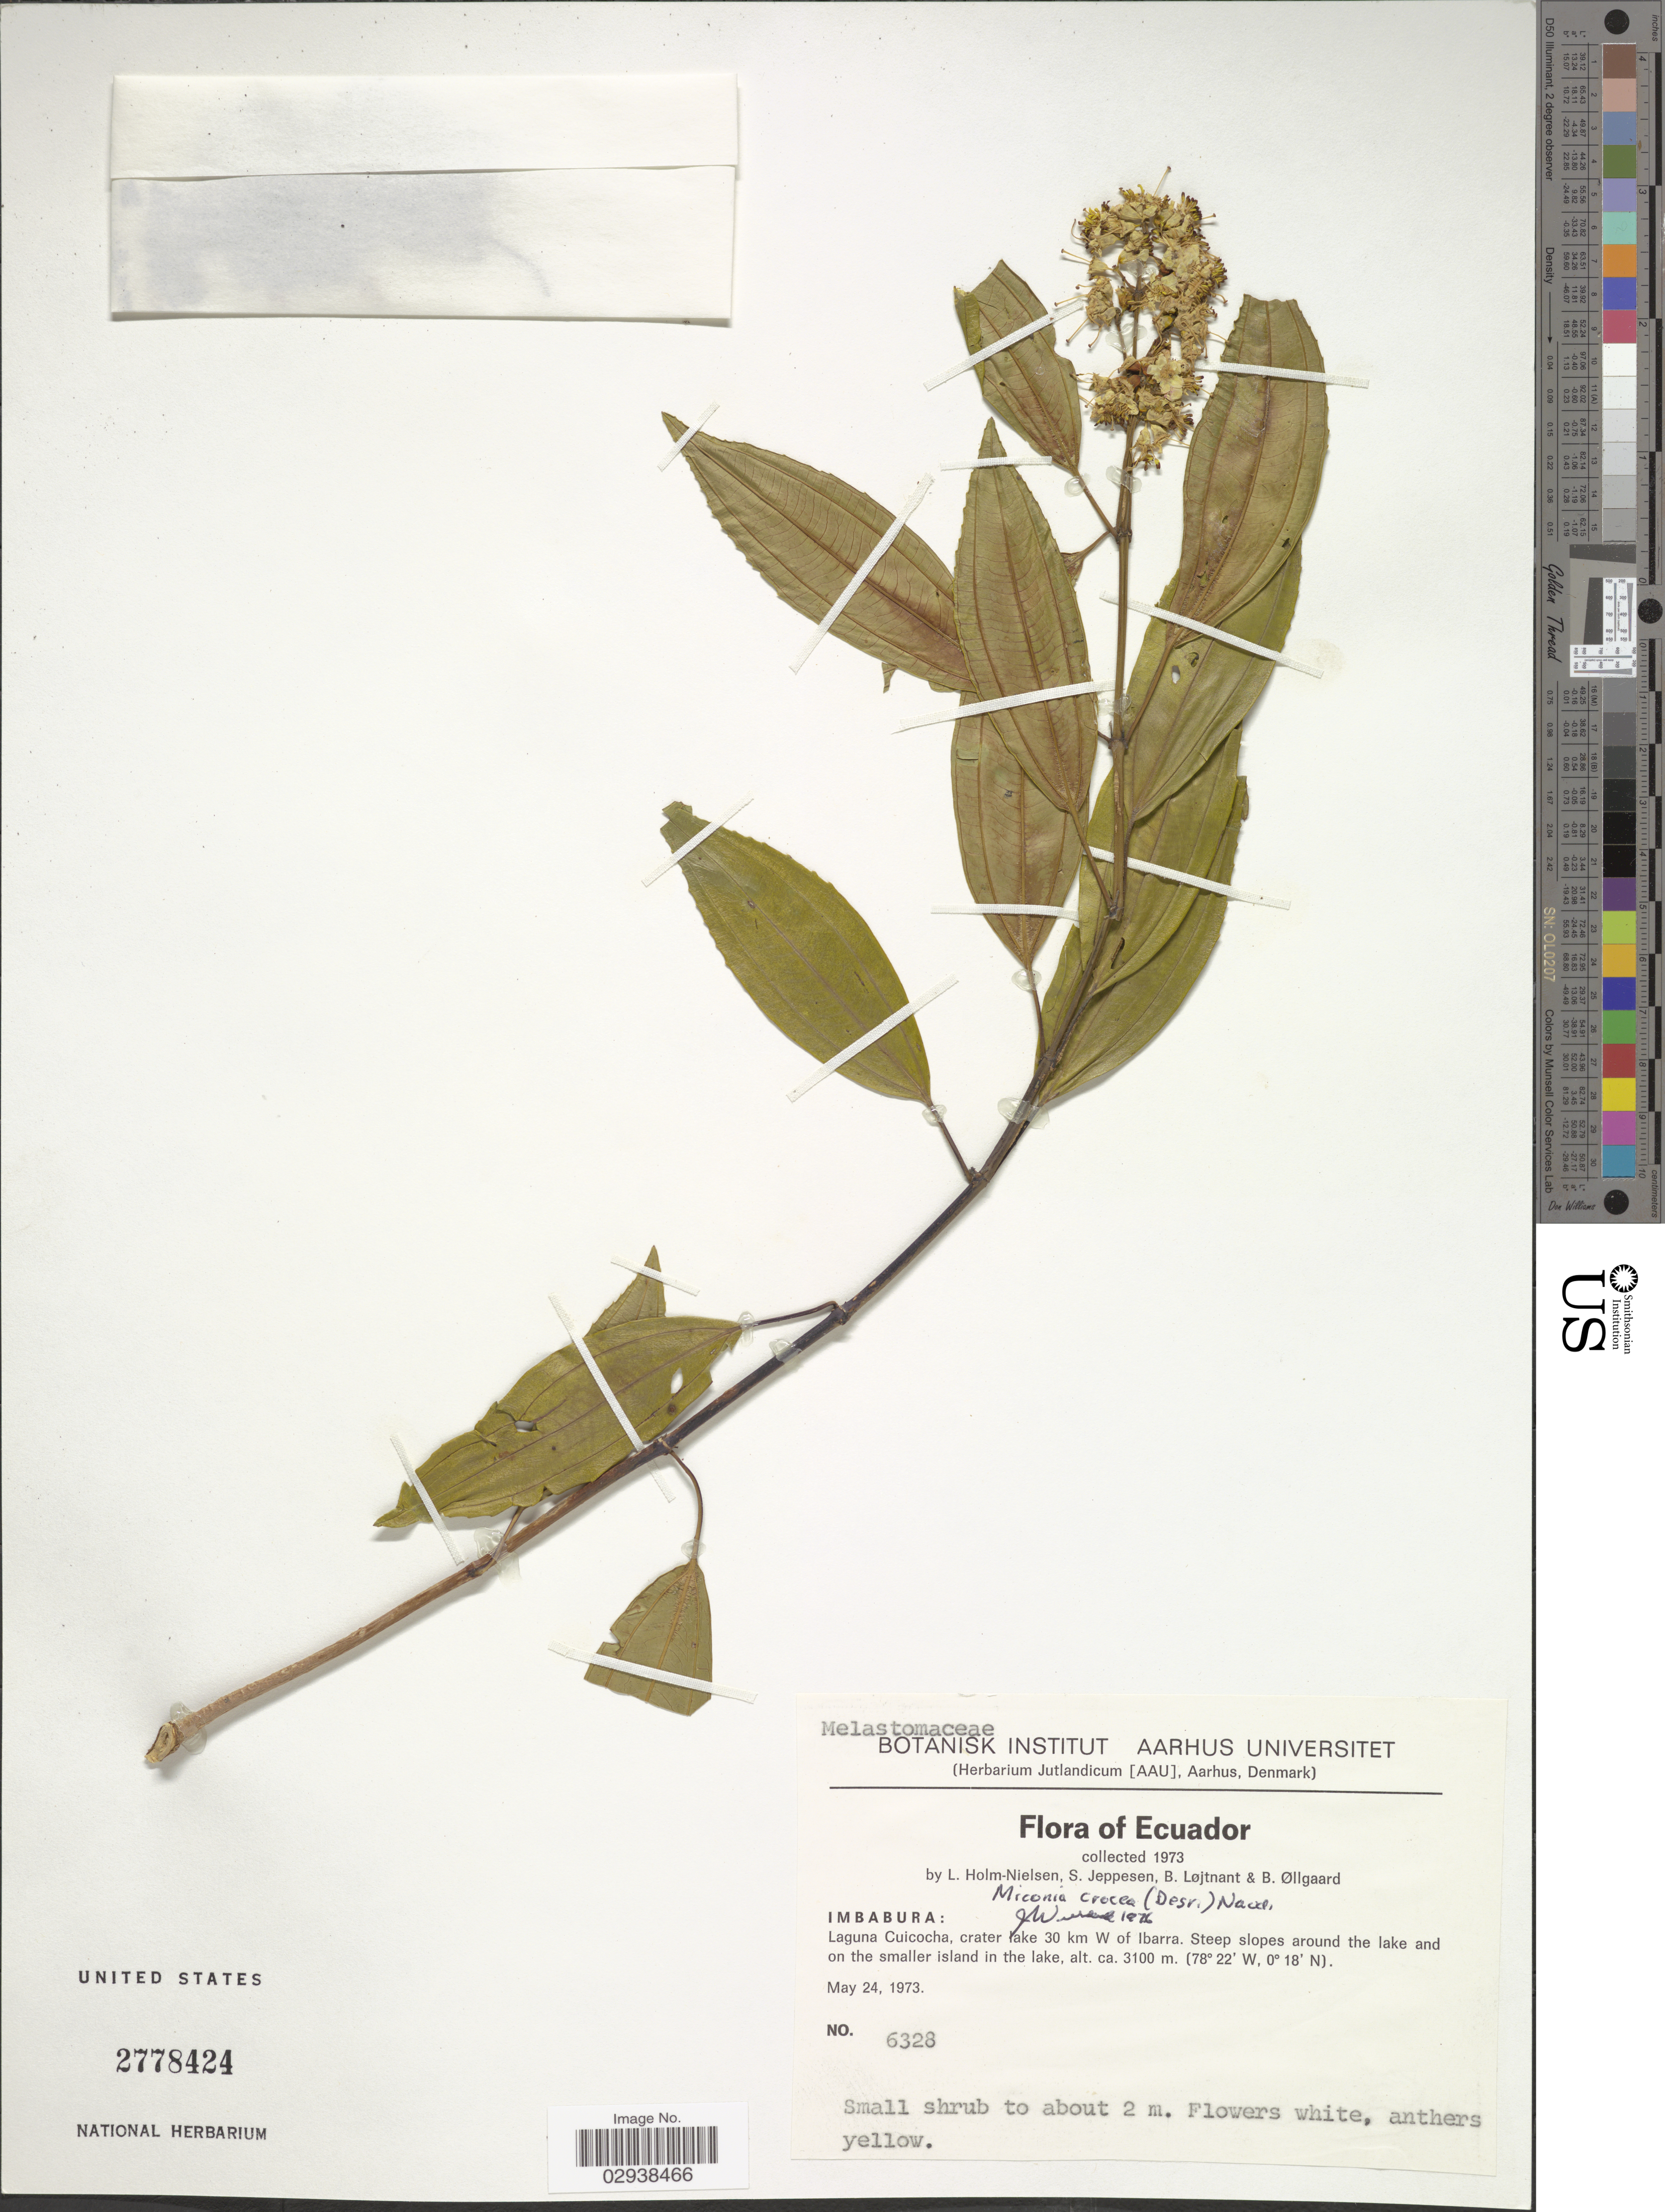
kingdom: Plantae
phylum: Tracheophyta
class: Magnoliopsida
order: Myrtales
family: Melastomataceae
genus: Miconia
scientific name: Miconia crocea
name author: (Desr.) Naudin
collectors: L. Holm-Nielsen, S. Jeppesen, B. Löjtnant & B. Øllgaard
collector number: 6328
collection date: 1973-05-24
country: Ecuador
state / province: Imbabura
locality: Lagun Cuicocha, crater lake 30 km W of Ibarra, Steep slopes around the lake and on the smaller island in the Lake.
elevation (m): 3100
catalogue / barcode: US 2778424